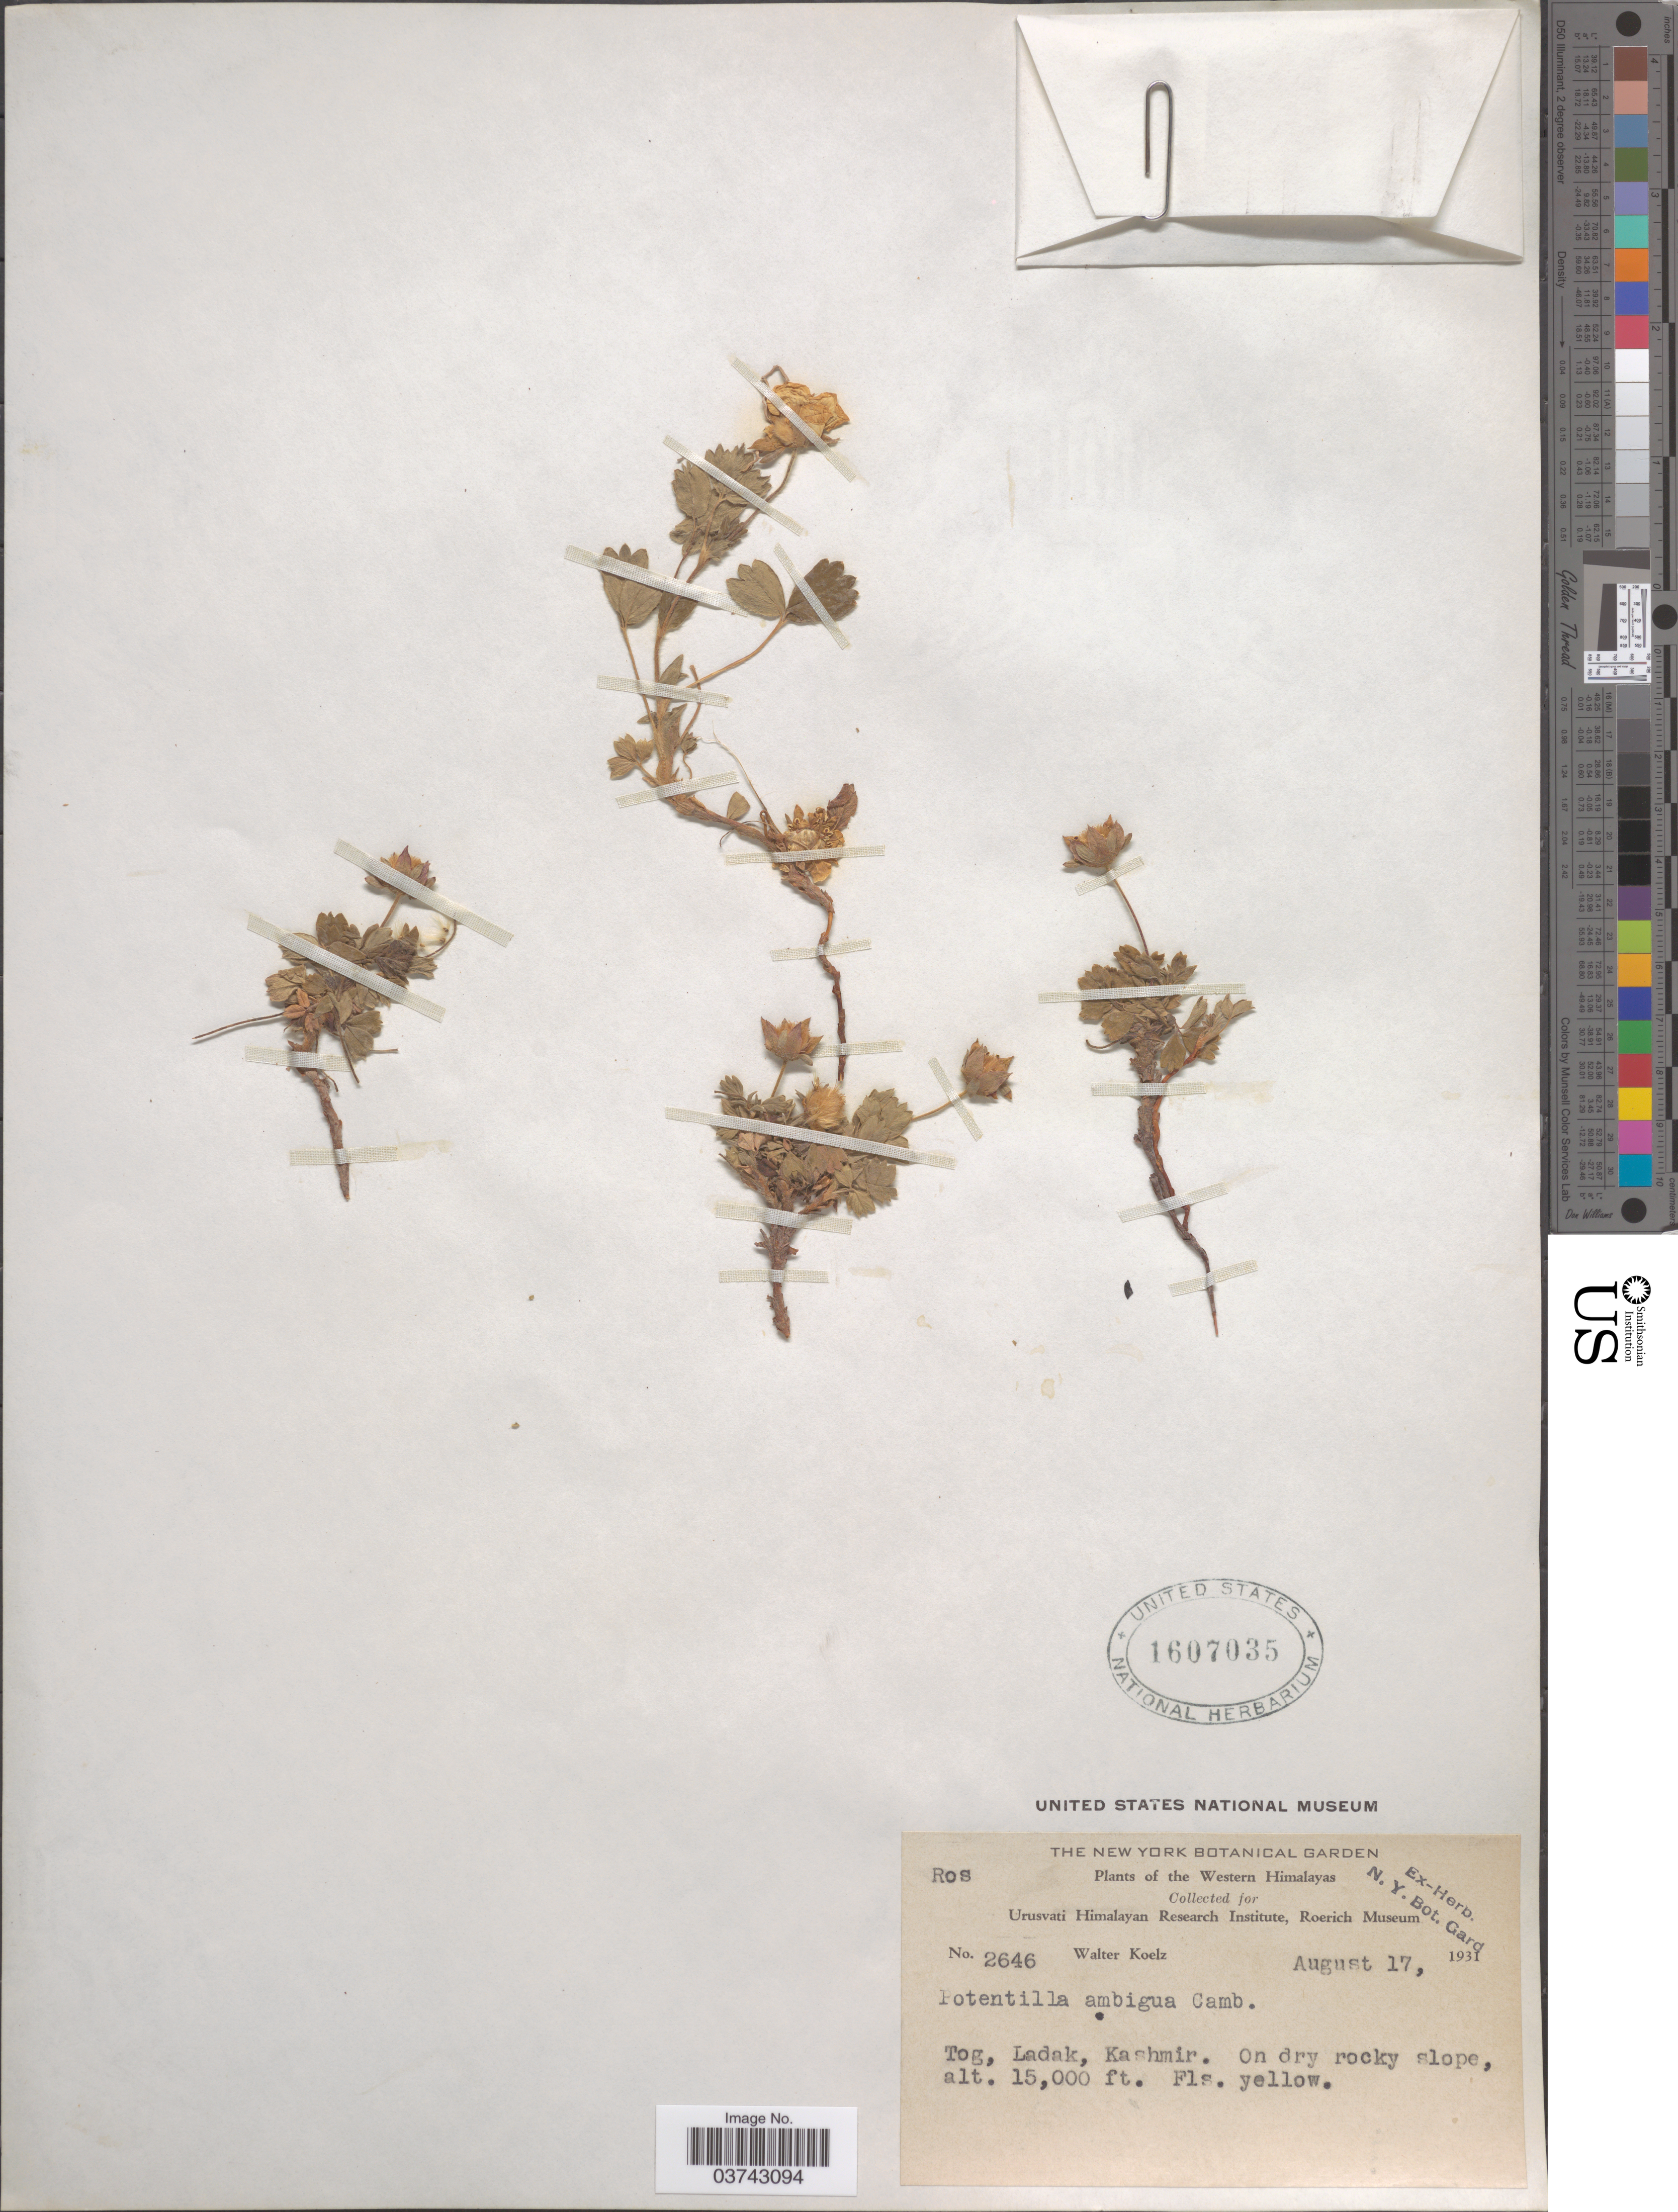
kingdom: Plantae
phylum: Tracheophyta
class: Magnoliopsida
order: Rosales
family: Rosaceae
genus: Potentilla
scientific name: Potentilla ambigua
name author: Gaudin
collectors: W. N. Koelz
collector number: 2646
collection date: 1931-08-17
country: India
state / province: Ladakh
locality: The Western Himalaya. Tog, Ladak, Kashmir.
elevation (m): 4572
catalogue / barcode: US 1607035